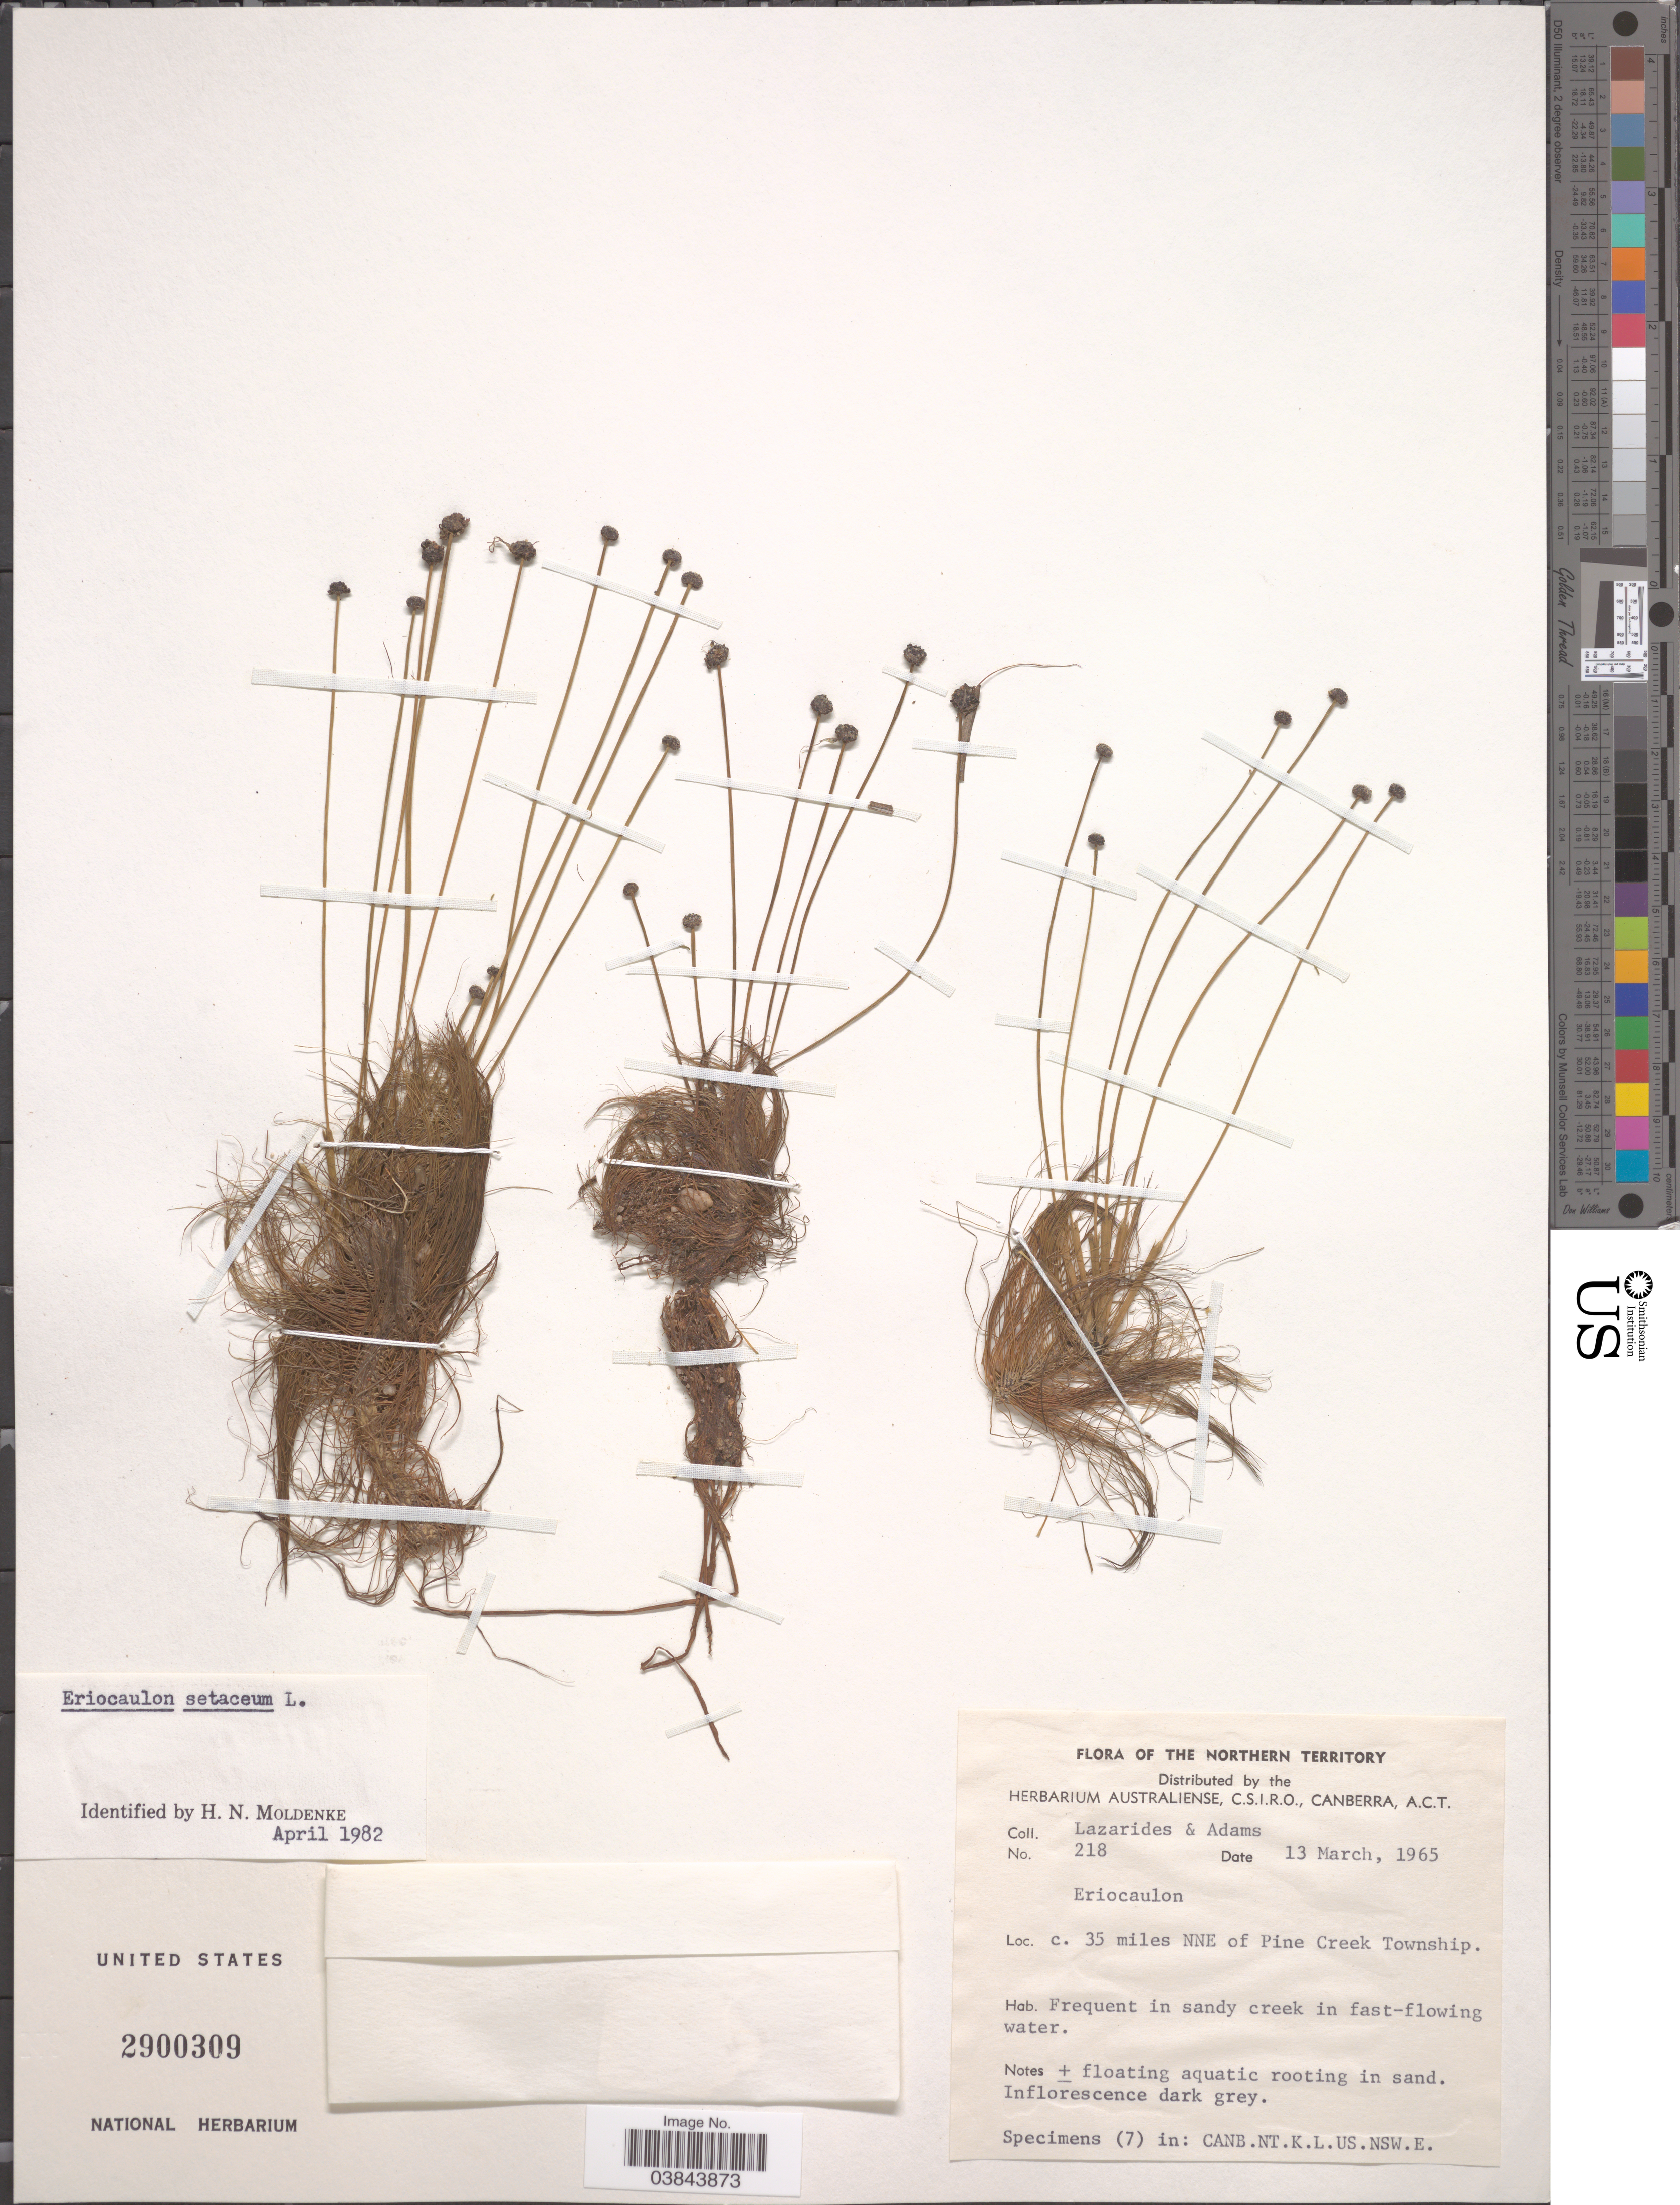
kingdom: Plantae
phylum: Tracheophyta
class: Liliopsida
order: Poales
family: Eriocaulaceae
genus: Eriocaulon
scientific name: Eriocaulon setaceum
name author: L.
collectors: M. Lazarides & Adams, --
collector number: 218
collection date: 1965-03-13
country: Australia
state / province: Northern Territory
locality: C. 35 miles NNE of Pine Creek Township.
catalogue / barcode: US 2900309